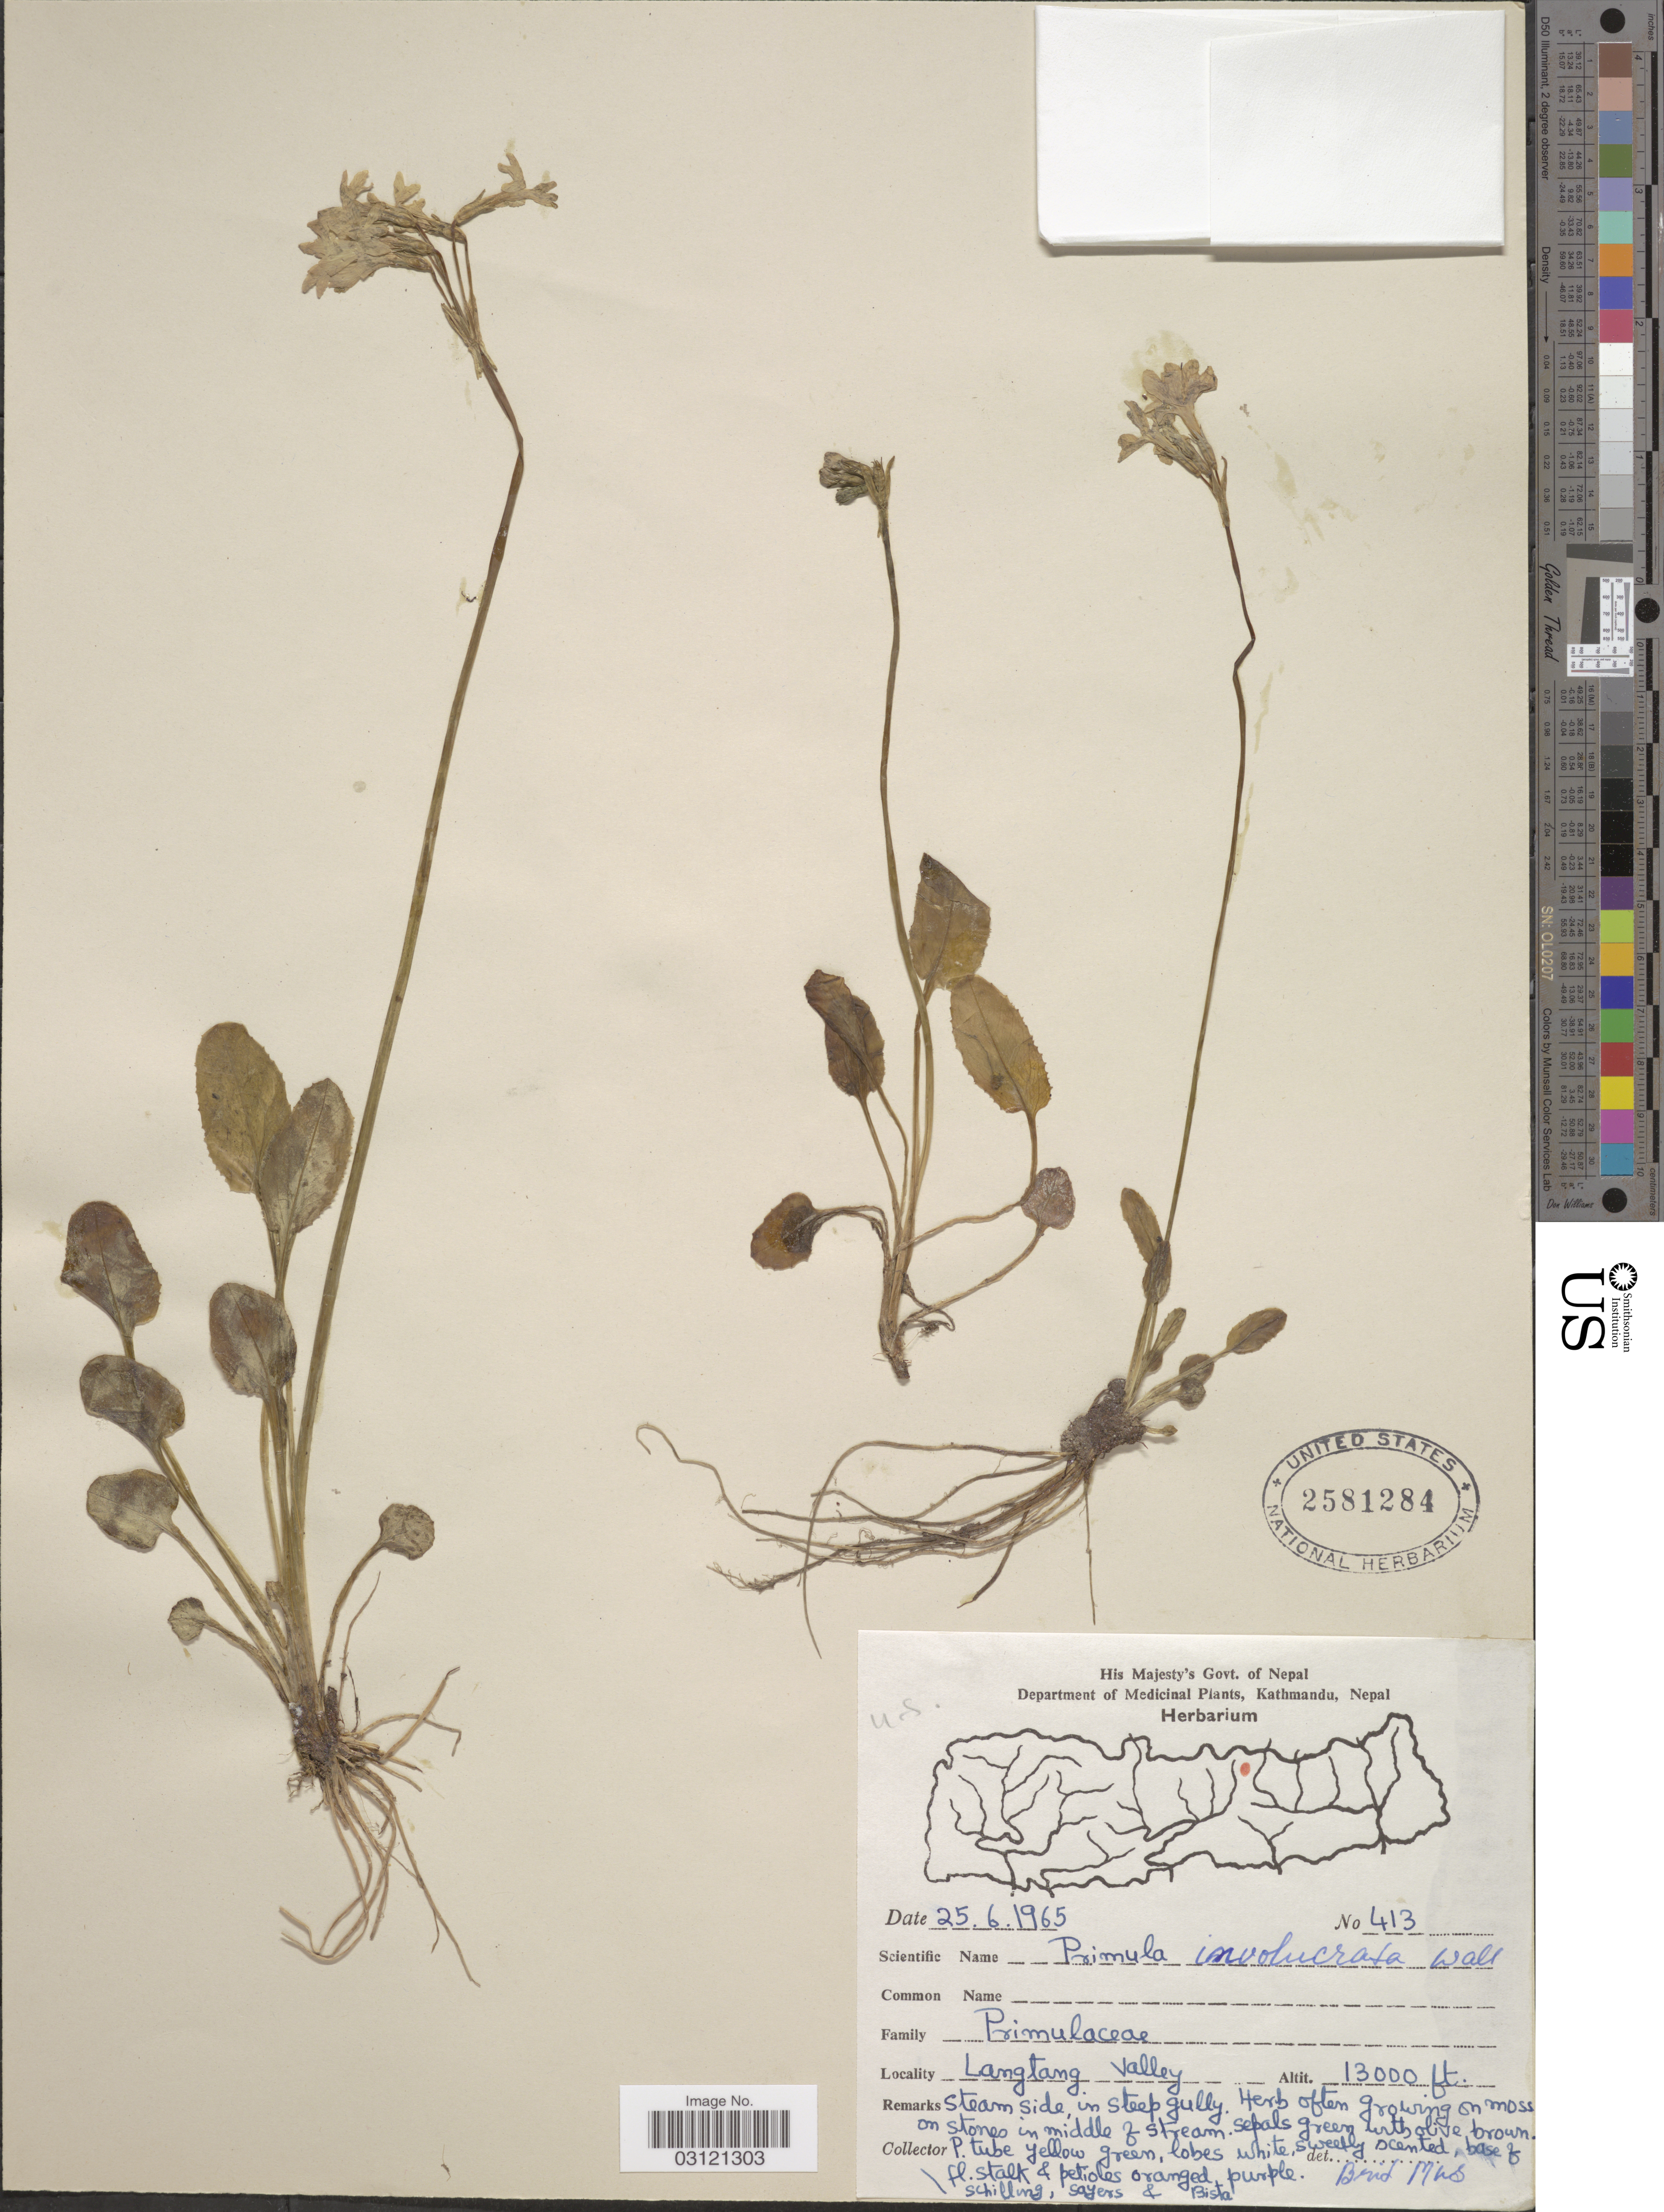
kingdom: Plantae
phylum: Tracheophyta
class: Magnoliopsida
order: Ericales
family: Primulaceae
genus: Primula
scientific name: Primula involucrata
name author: Wall. ex Duby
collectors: Brid Mas, -. Sayers & -. Bista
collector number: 413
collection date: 1965-06-25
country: Nepal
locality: Langtang Valley.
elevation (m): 3962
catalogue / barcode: US 2581284